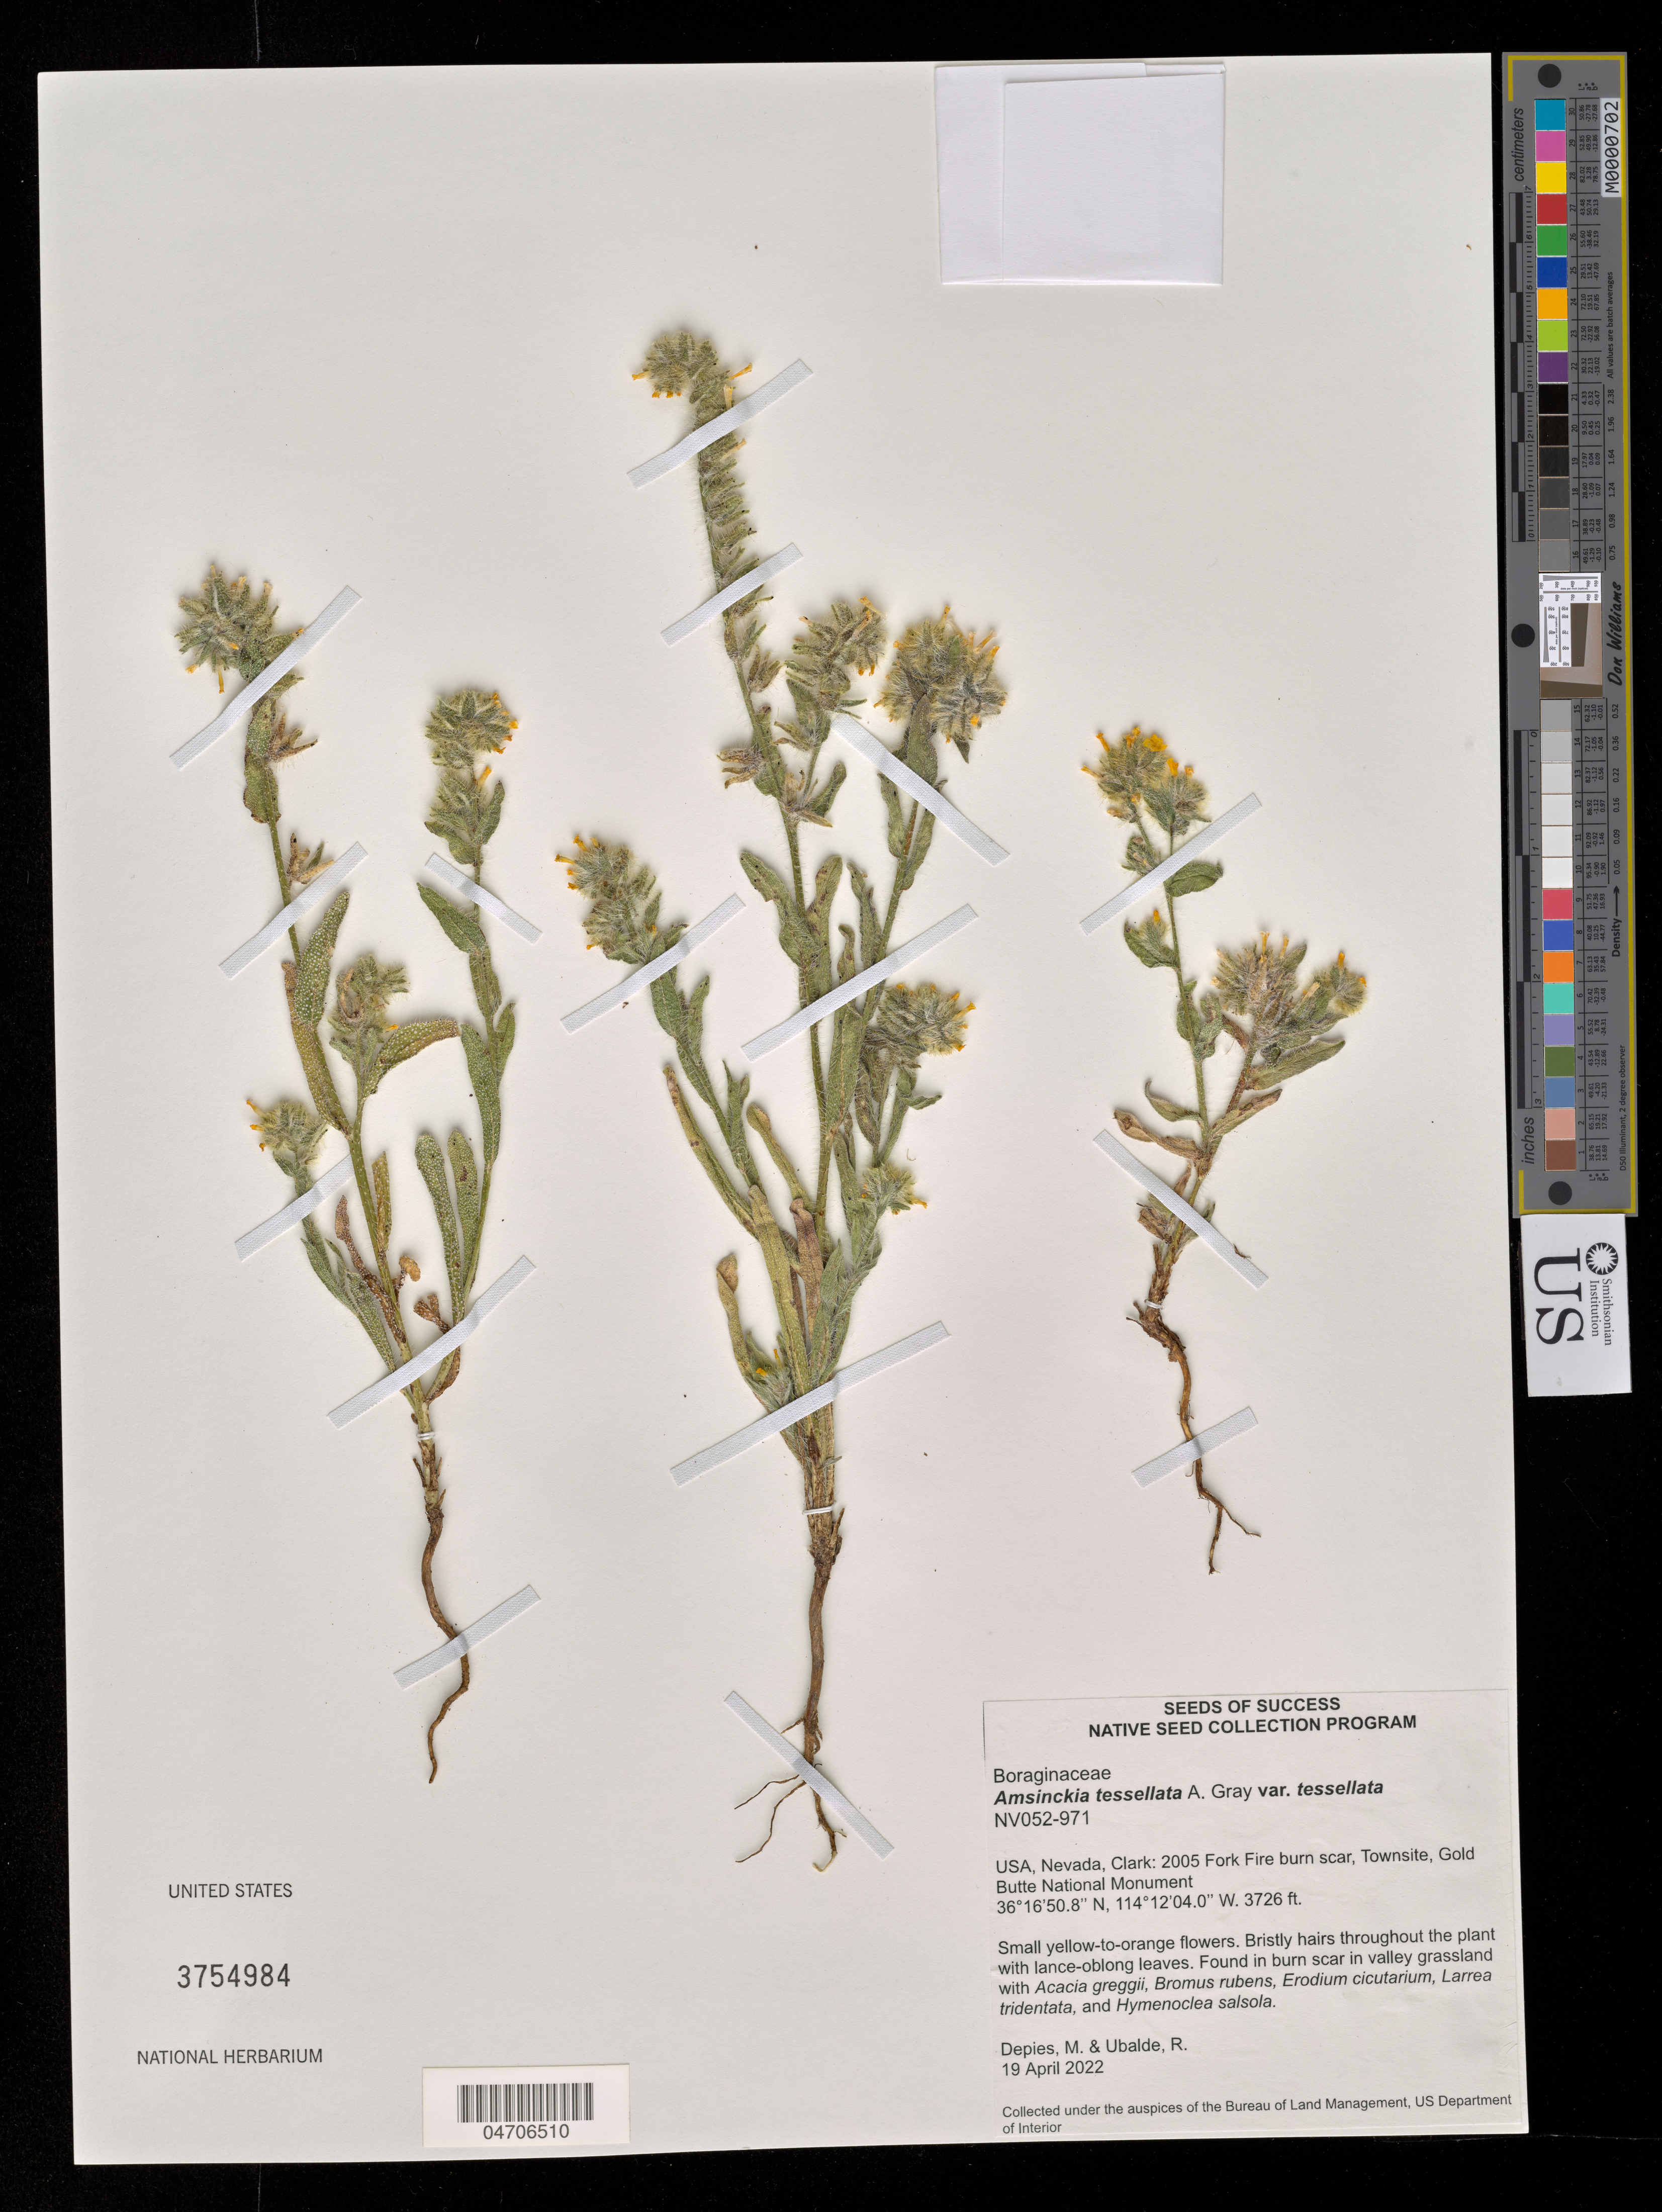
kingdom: Plantae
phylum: Tracheophyta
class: Magnoliopsida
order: Boraginales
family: Boraginaceae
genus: Amsinckia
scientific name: Amsinckia tessellata var. gloriosa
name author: (Eastw. ex Suksd.) Hoover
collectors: M. Depies & R. Ubalde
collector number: NV052-971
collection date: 2022-04-19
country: United States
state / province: Nevada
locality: Clark: 2005 Fork Fire burn scar, Townsite, Gold Butte National Monument.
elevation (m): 1136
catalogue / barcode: US 3754984